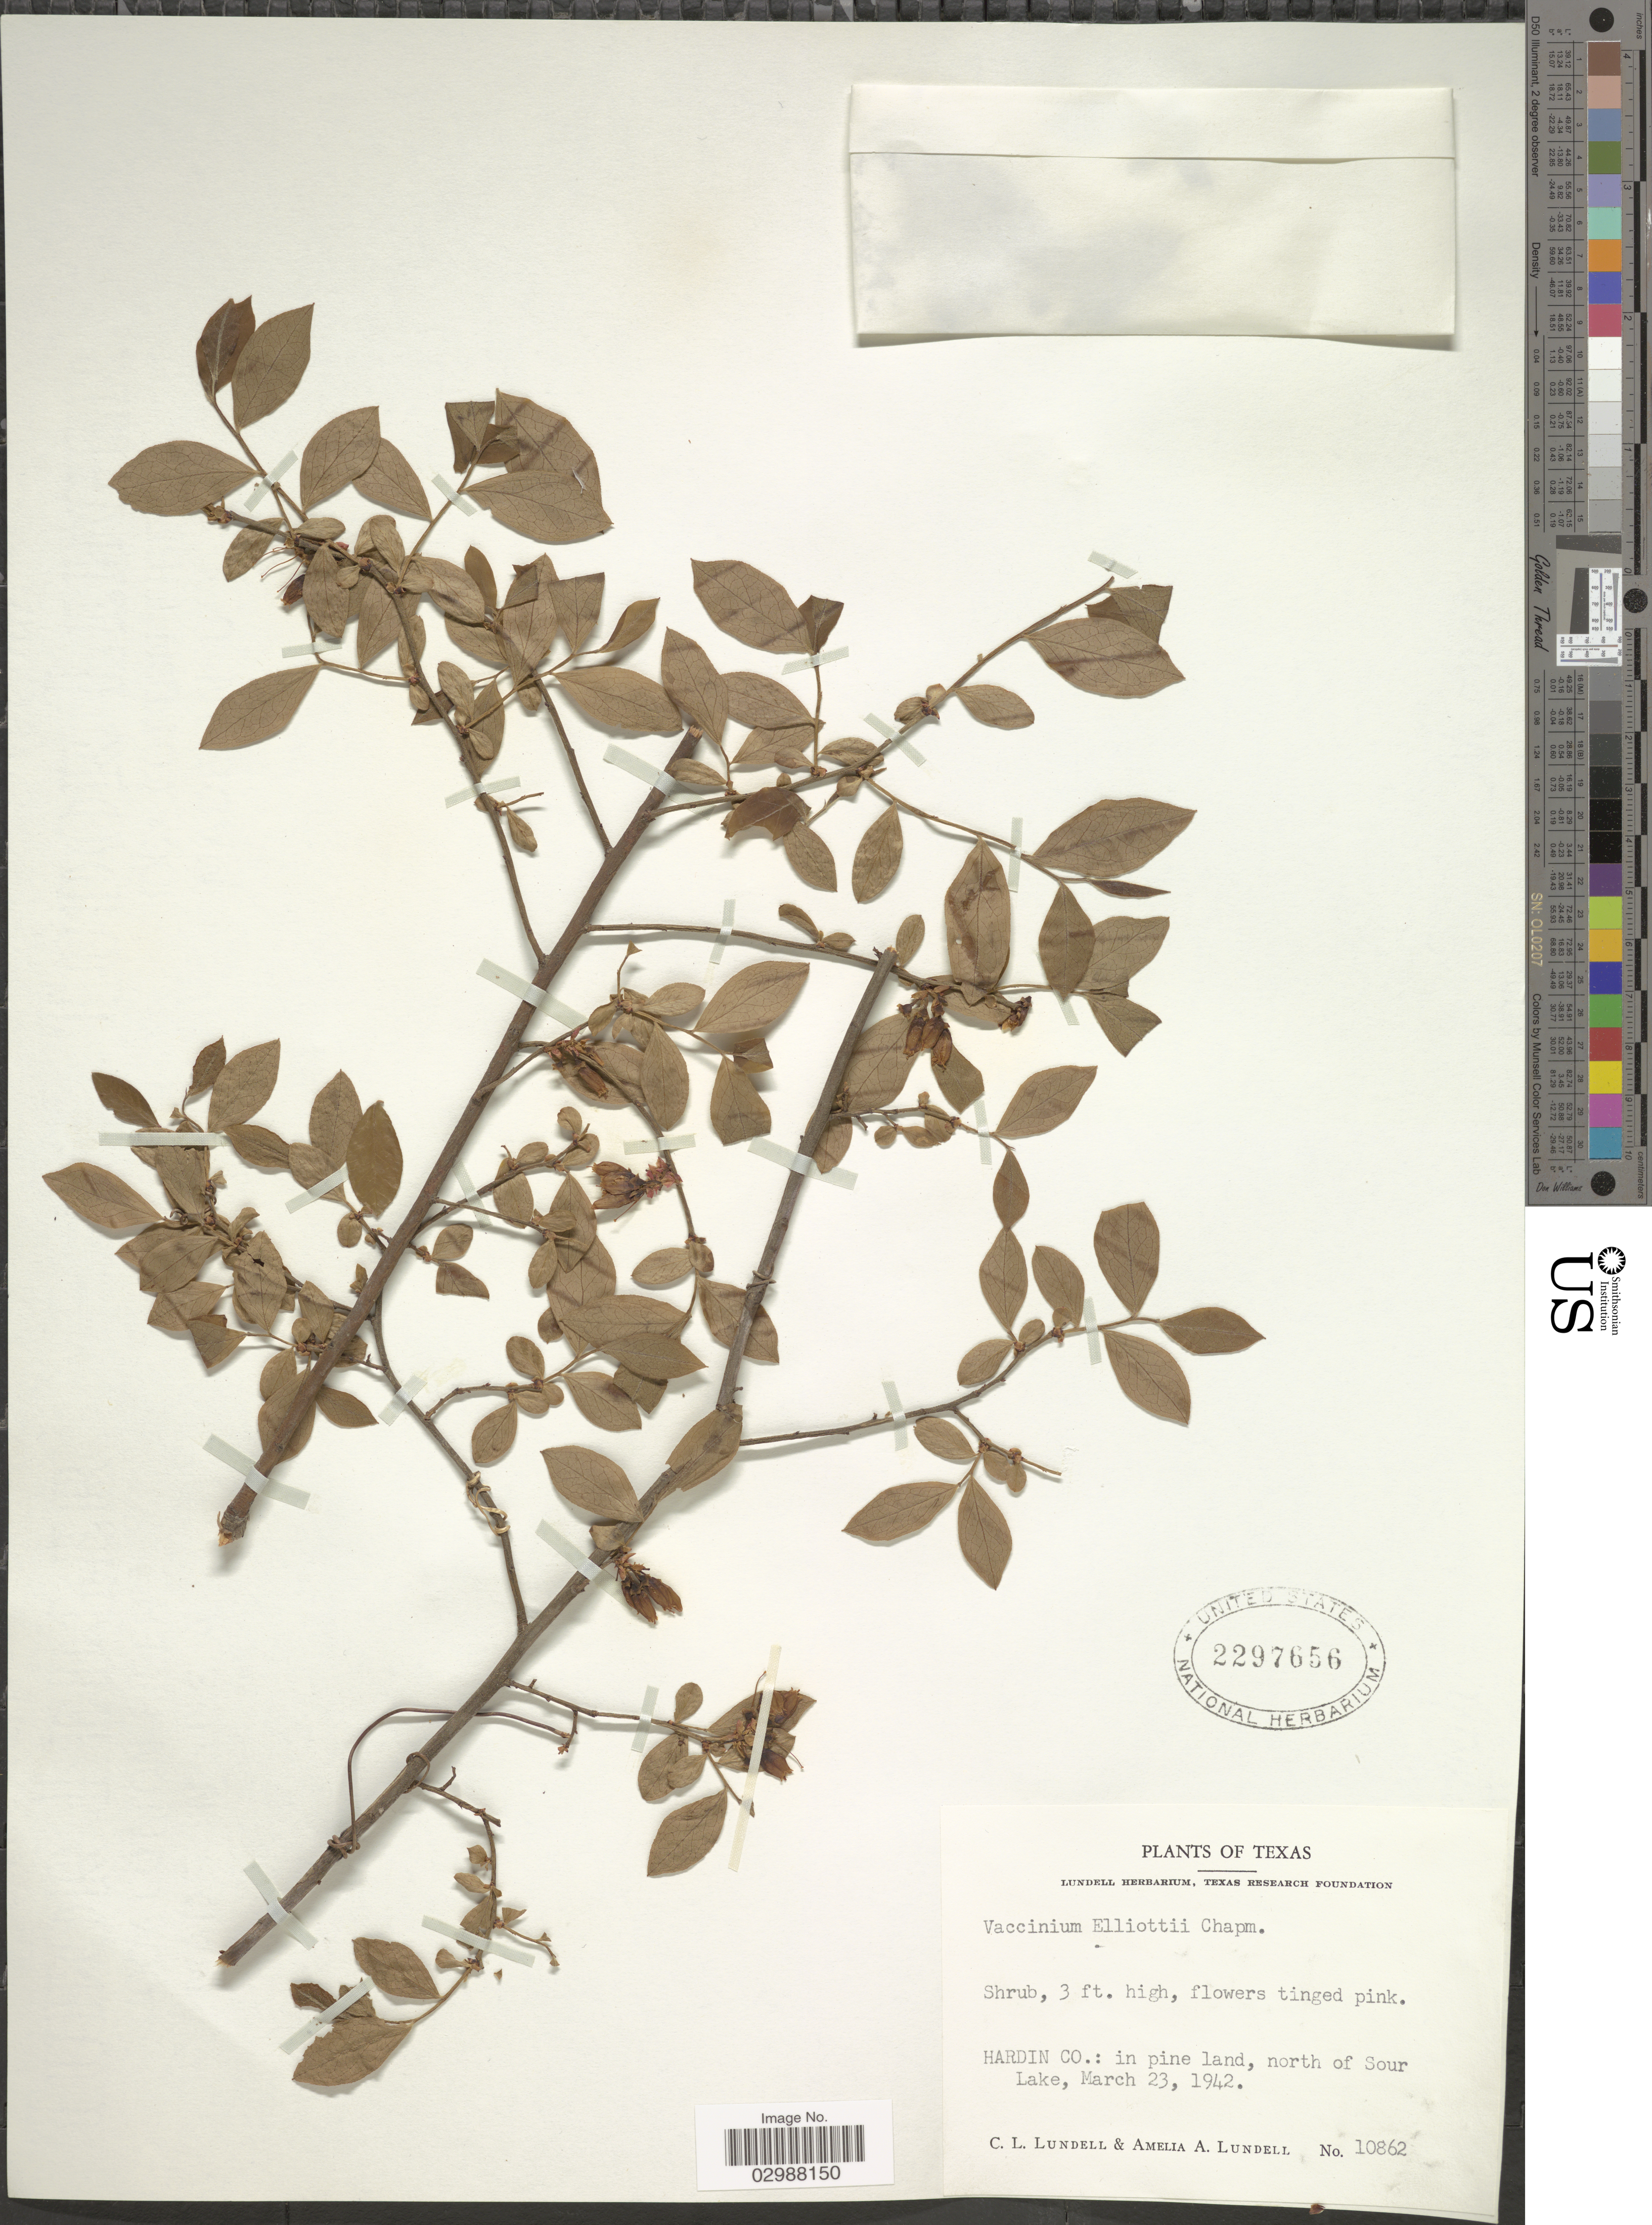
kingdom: Plantae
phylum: Tracheophyta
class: Magnoliopsida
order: Ericales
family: Ericaceae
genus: Vaccinium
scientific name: Vaccinium elliottii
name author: Chapm.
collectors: C. L. Lundell & A. A. Lundell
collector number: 10862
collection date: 1942-03-23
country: United States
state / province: Texas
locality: Hardin Co.: in pine land, north of Sour Lake.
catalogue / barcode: US 2297656